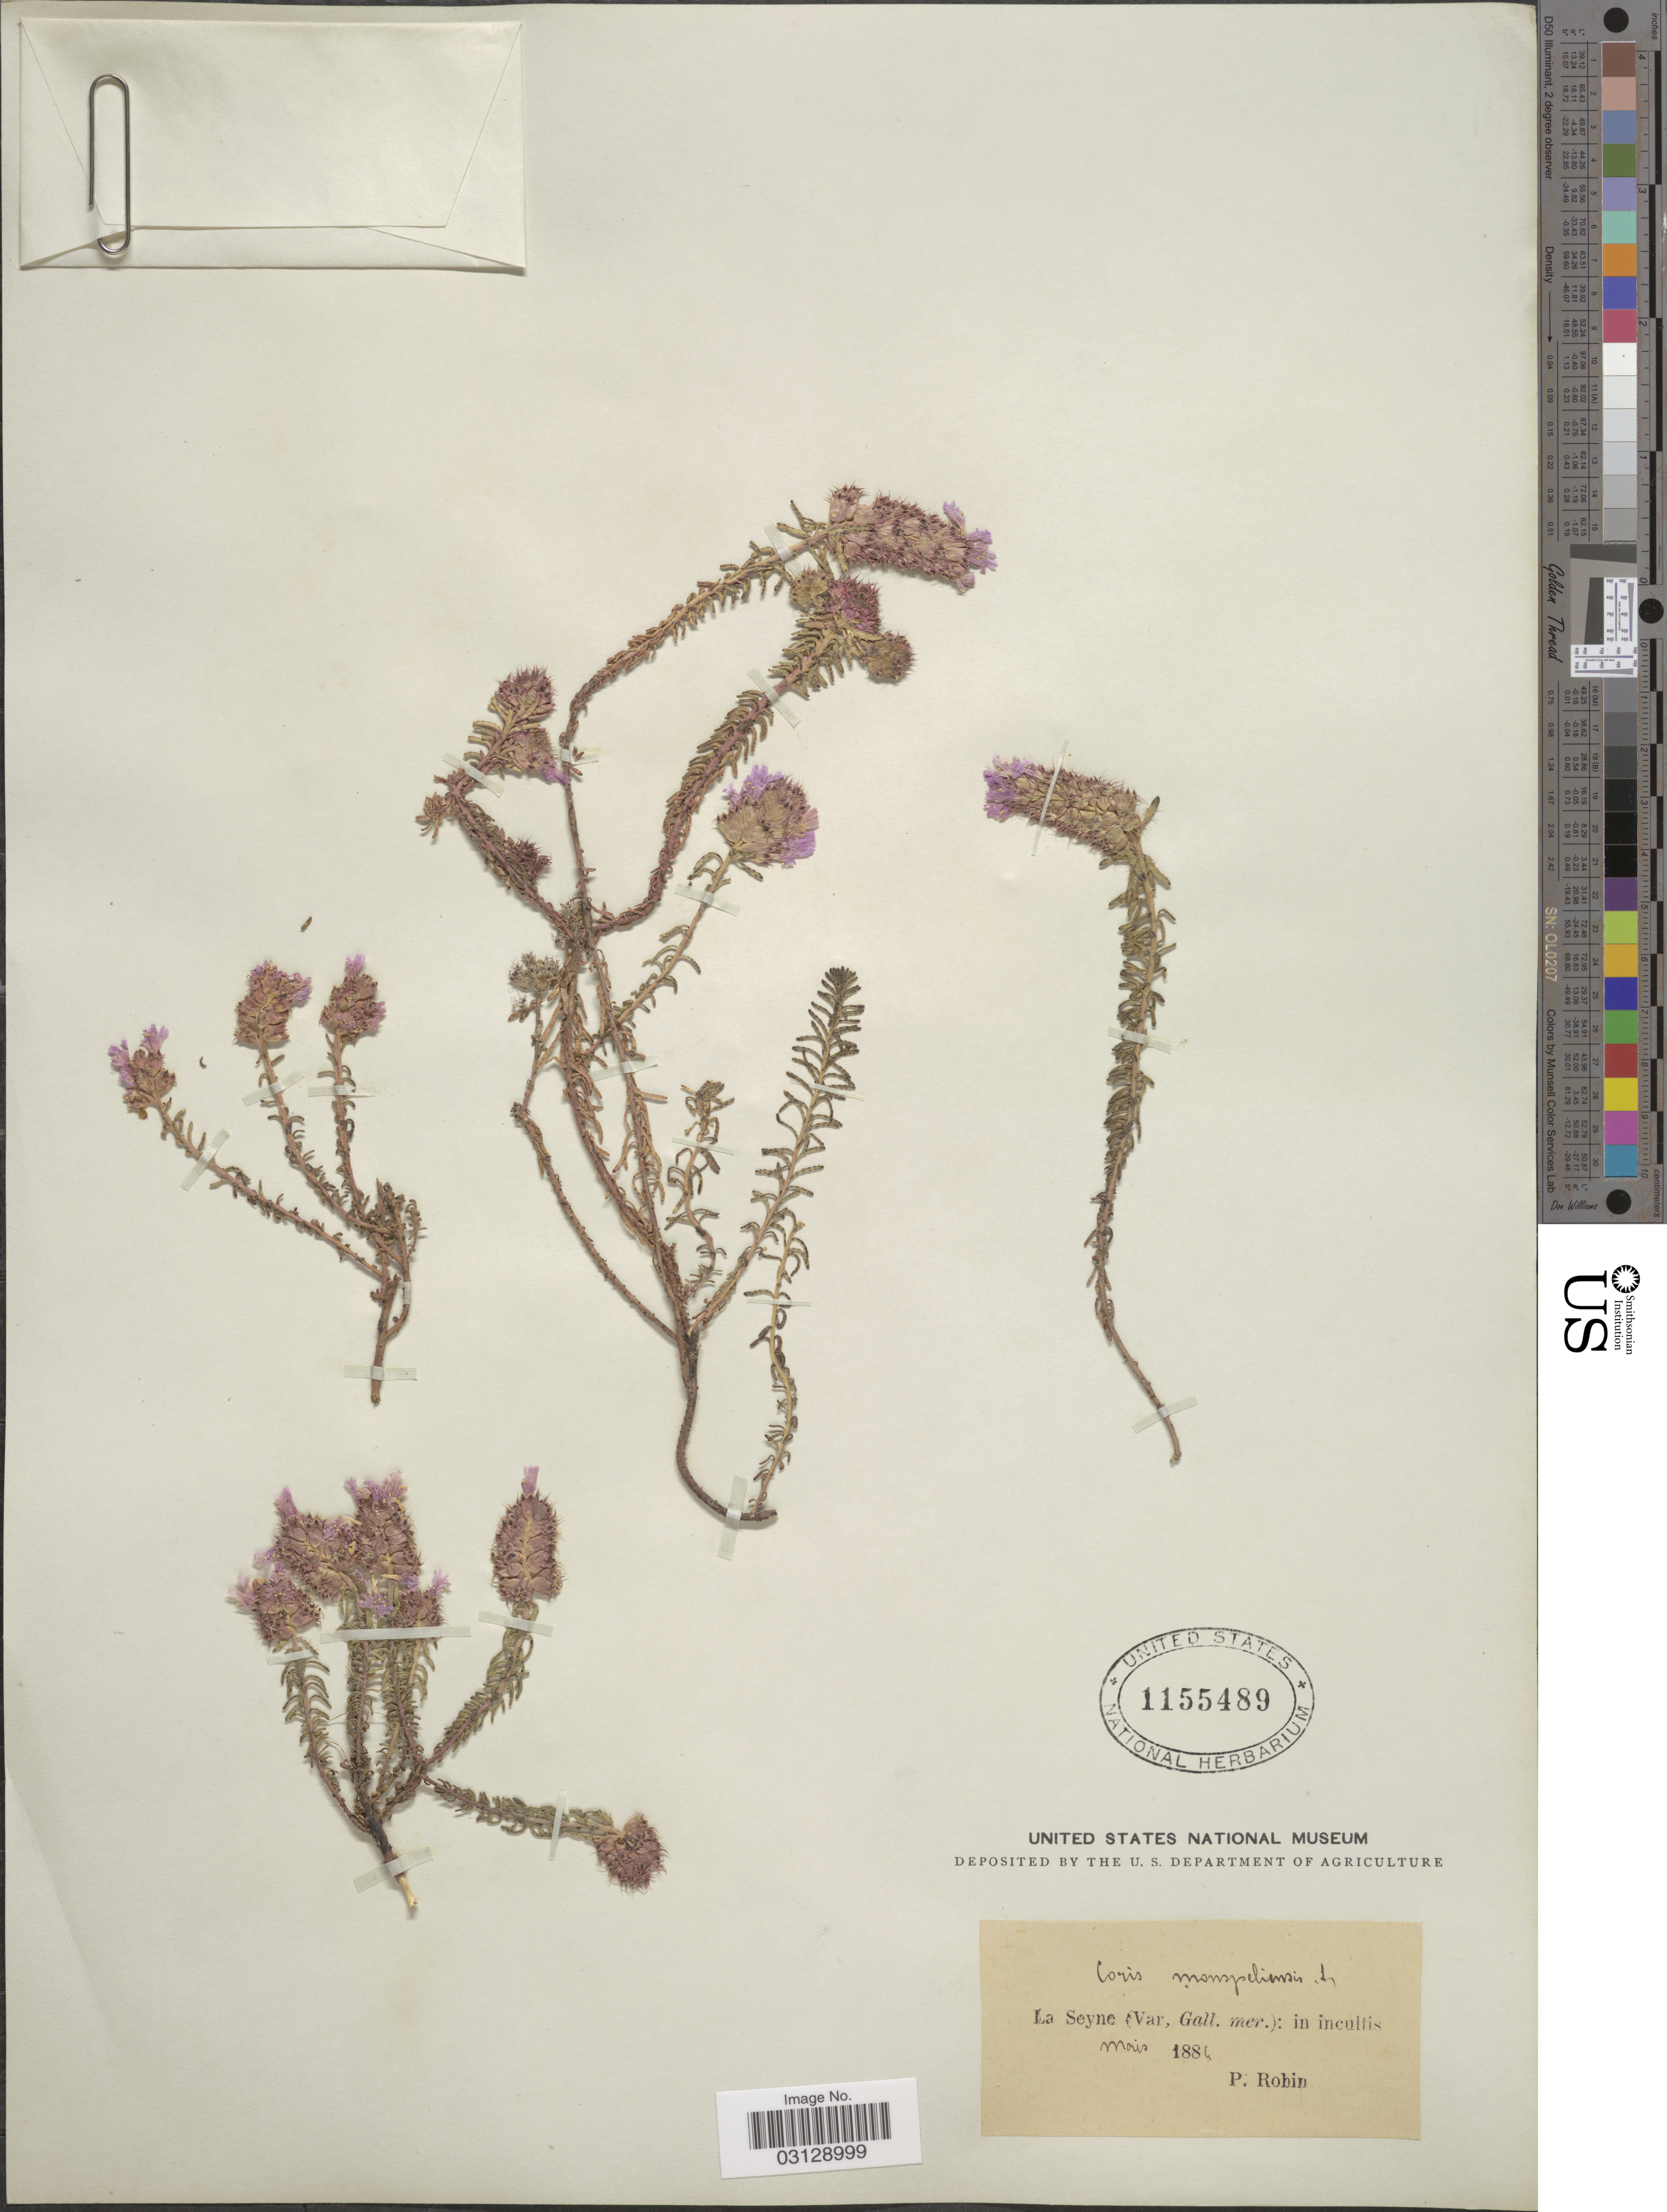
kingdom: Plantae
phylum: Tracheophyta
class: Magnoliopsida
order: Ericales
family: Primulaceae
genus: Coris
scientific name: Coris monspeliensis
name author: L.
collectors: P. Robin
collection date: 1884-05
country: France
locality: La Seyne (Var, Gall. mer.).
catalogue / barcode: US 1155489